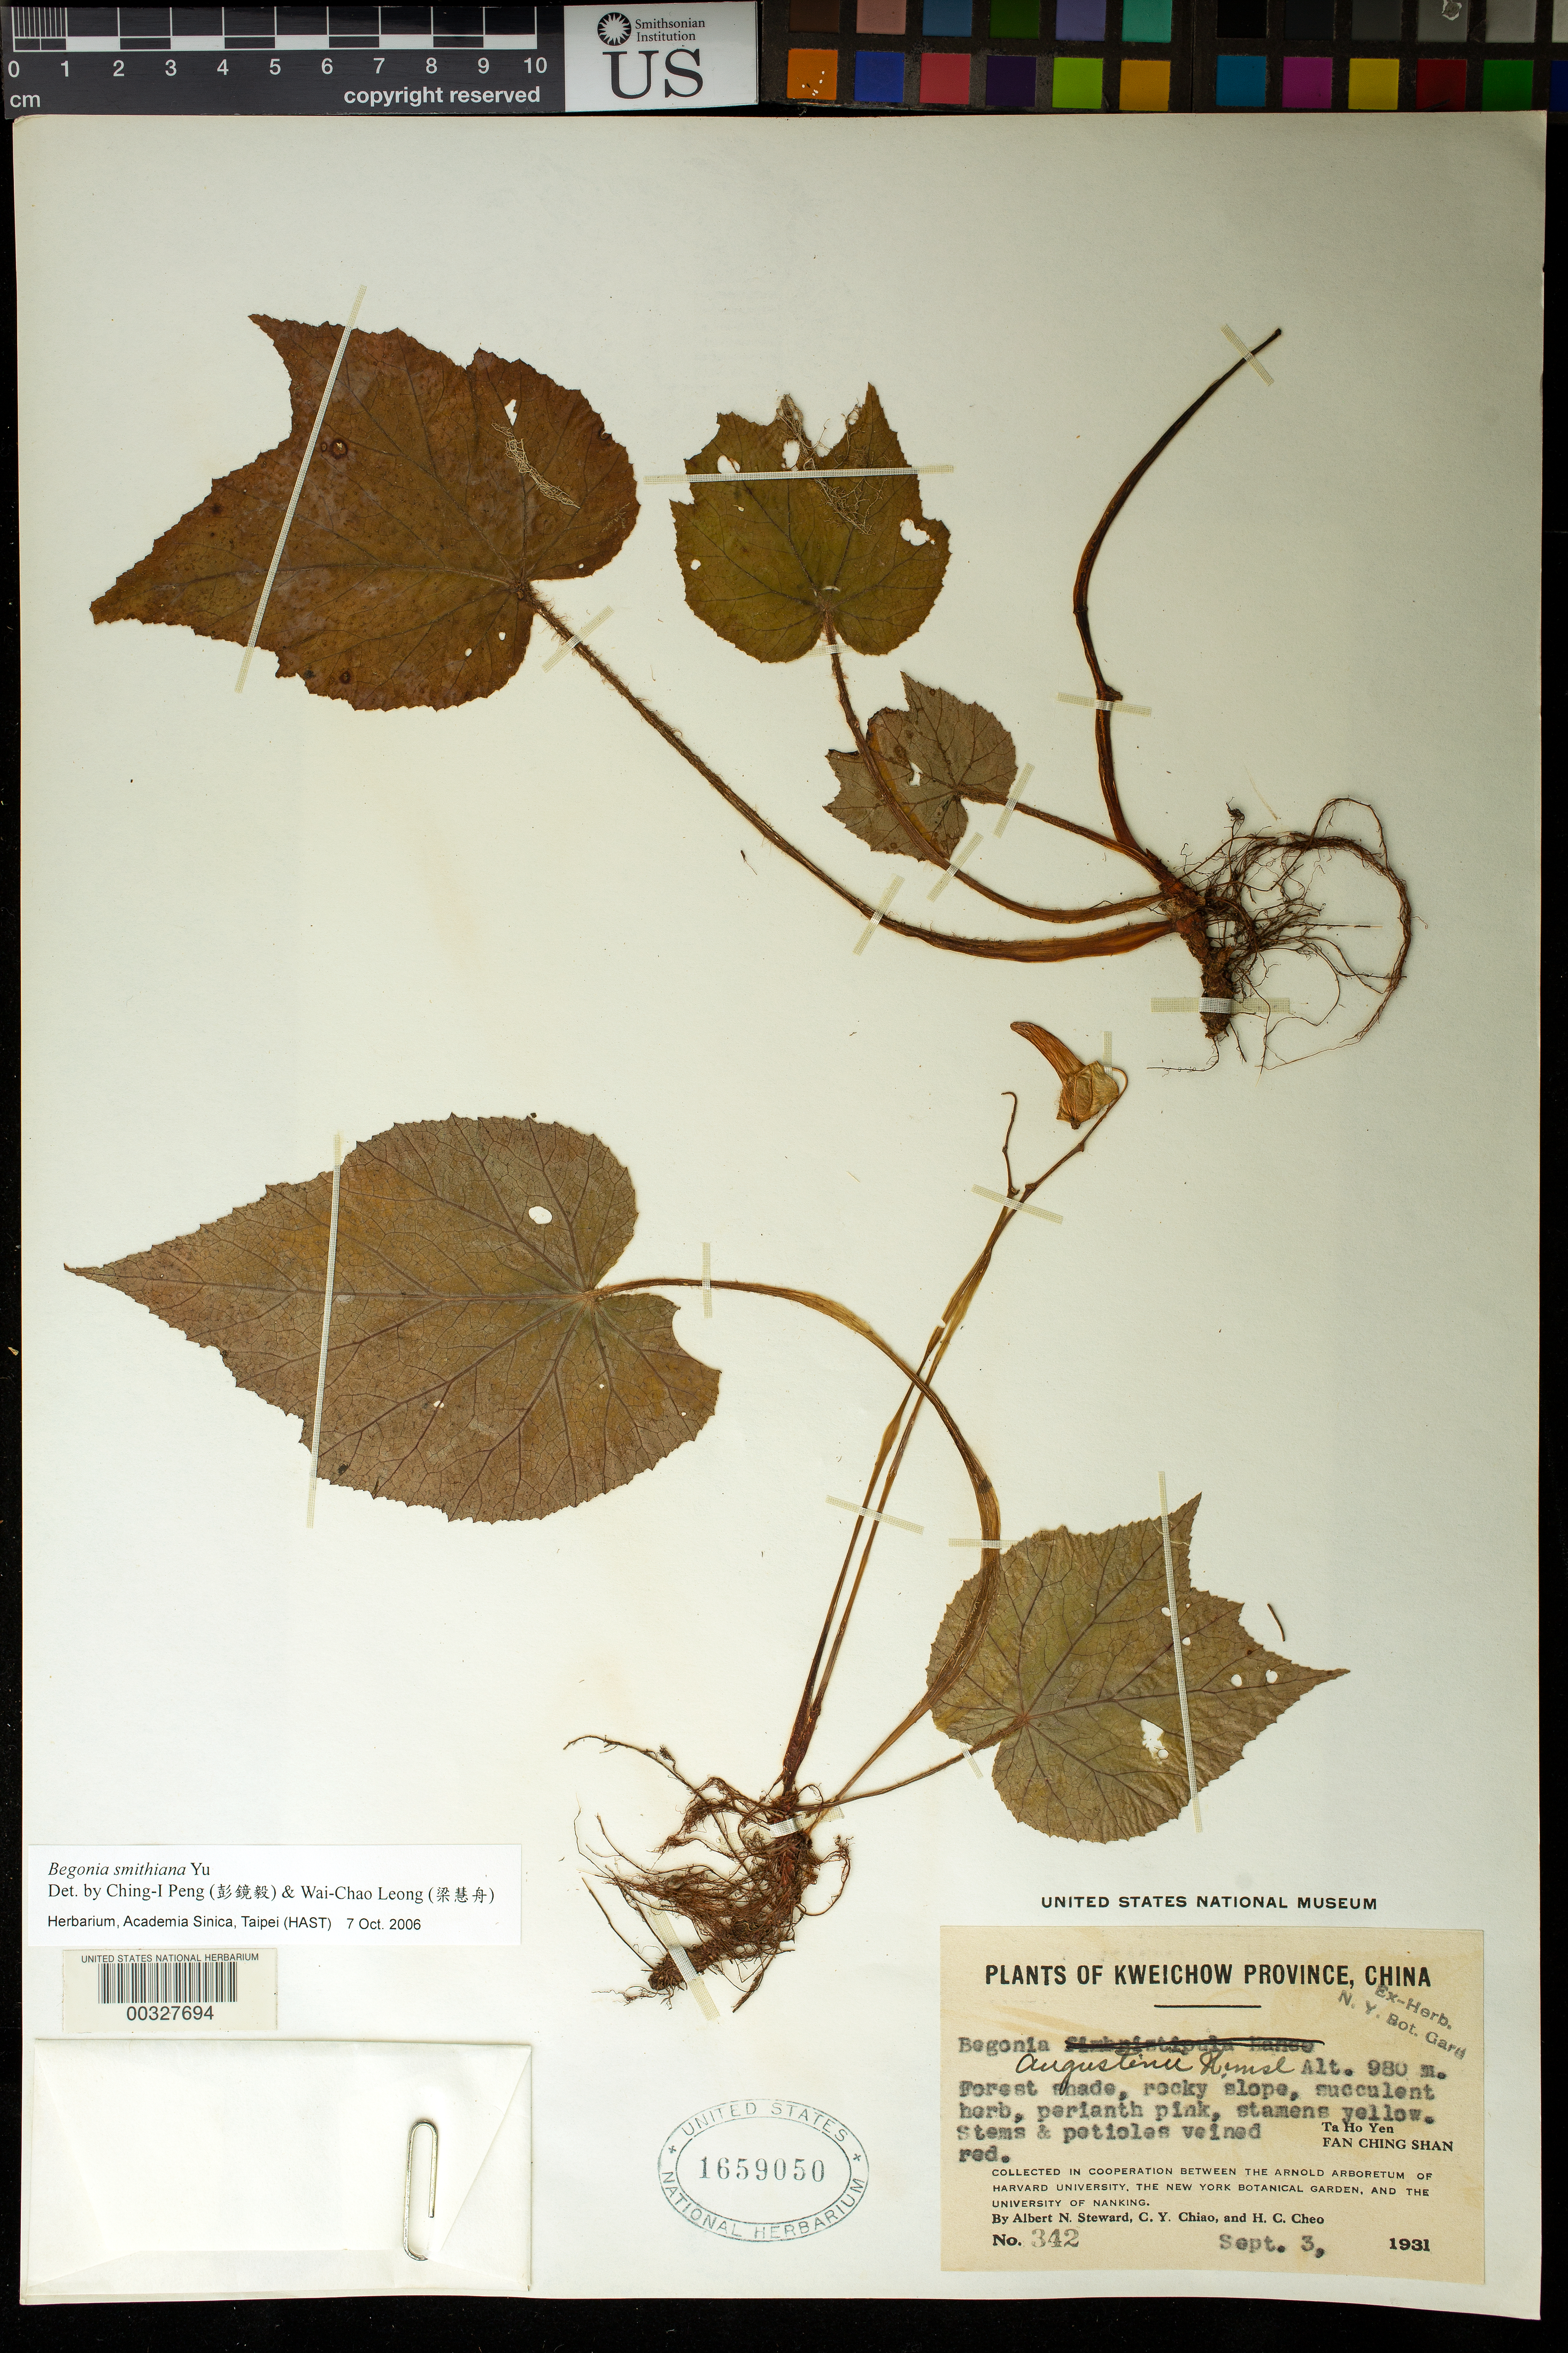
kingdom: Plantae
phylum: Tracheophyta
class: Magnoliopsida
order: Cucurbitales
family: Begoniaceae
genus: Begonia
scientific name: Begonia smithiana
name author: Yu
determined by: Peng, Ching-I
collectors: A. N. Steward, C. Y. Chiao & H. Cheo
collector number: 342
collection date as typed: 03 Sep 1931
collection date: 1931-09-03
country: China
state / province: Guizhou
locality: Ta ho yen, fan ching shan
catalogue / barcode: US 1659050